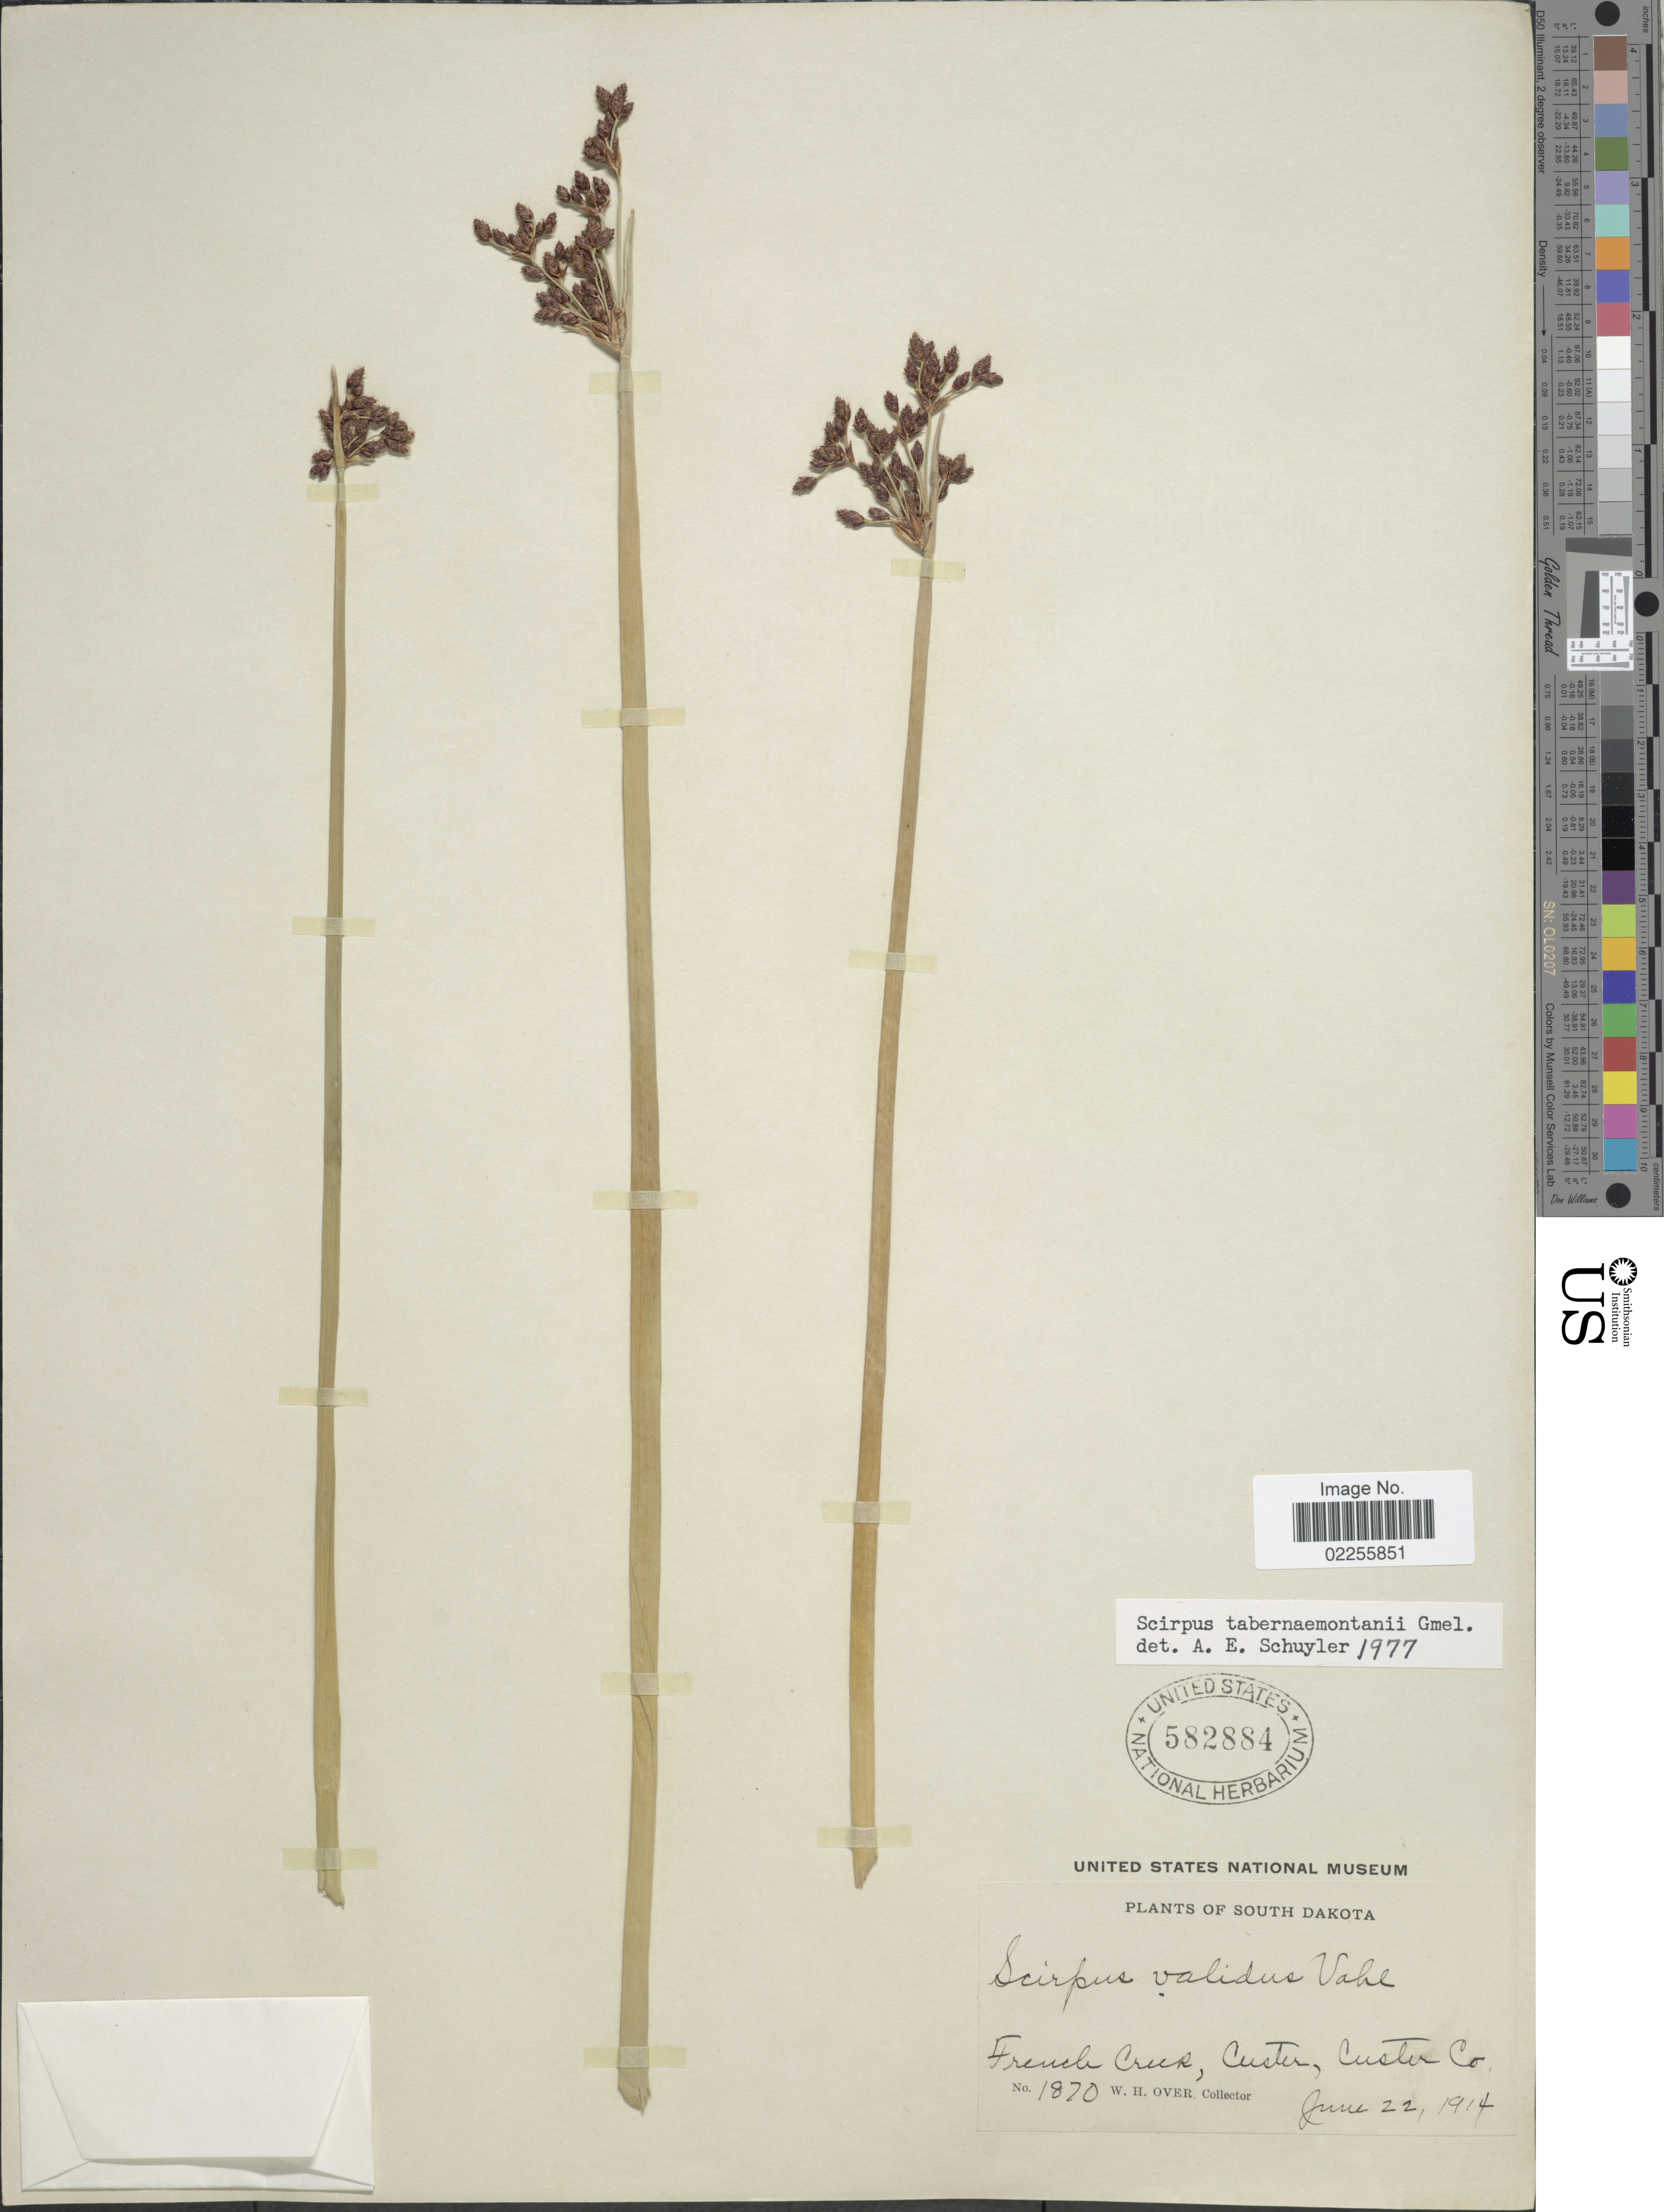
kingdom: Plantae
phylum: Tracheophyta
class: Liliopsida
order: Poales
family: Cyperaceae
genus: Schoenoplectus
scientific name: Schoenoplectus tabernaemontani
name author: (C.C. Gmel.) Palla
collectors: W. Over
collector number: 1870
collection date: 1914-06-22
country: United States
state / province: South Dakota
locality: French Creek, Custer, Custer Co.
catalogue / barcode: US 582884